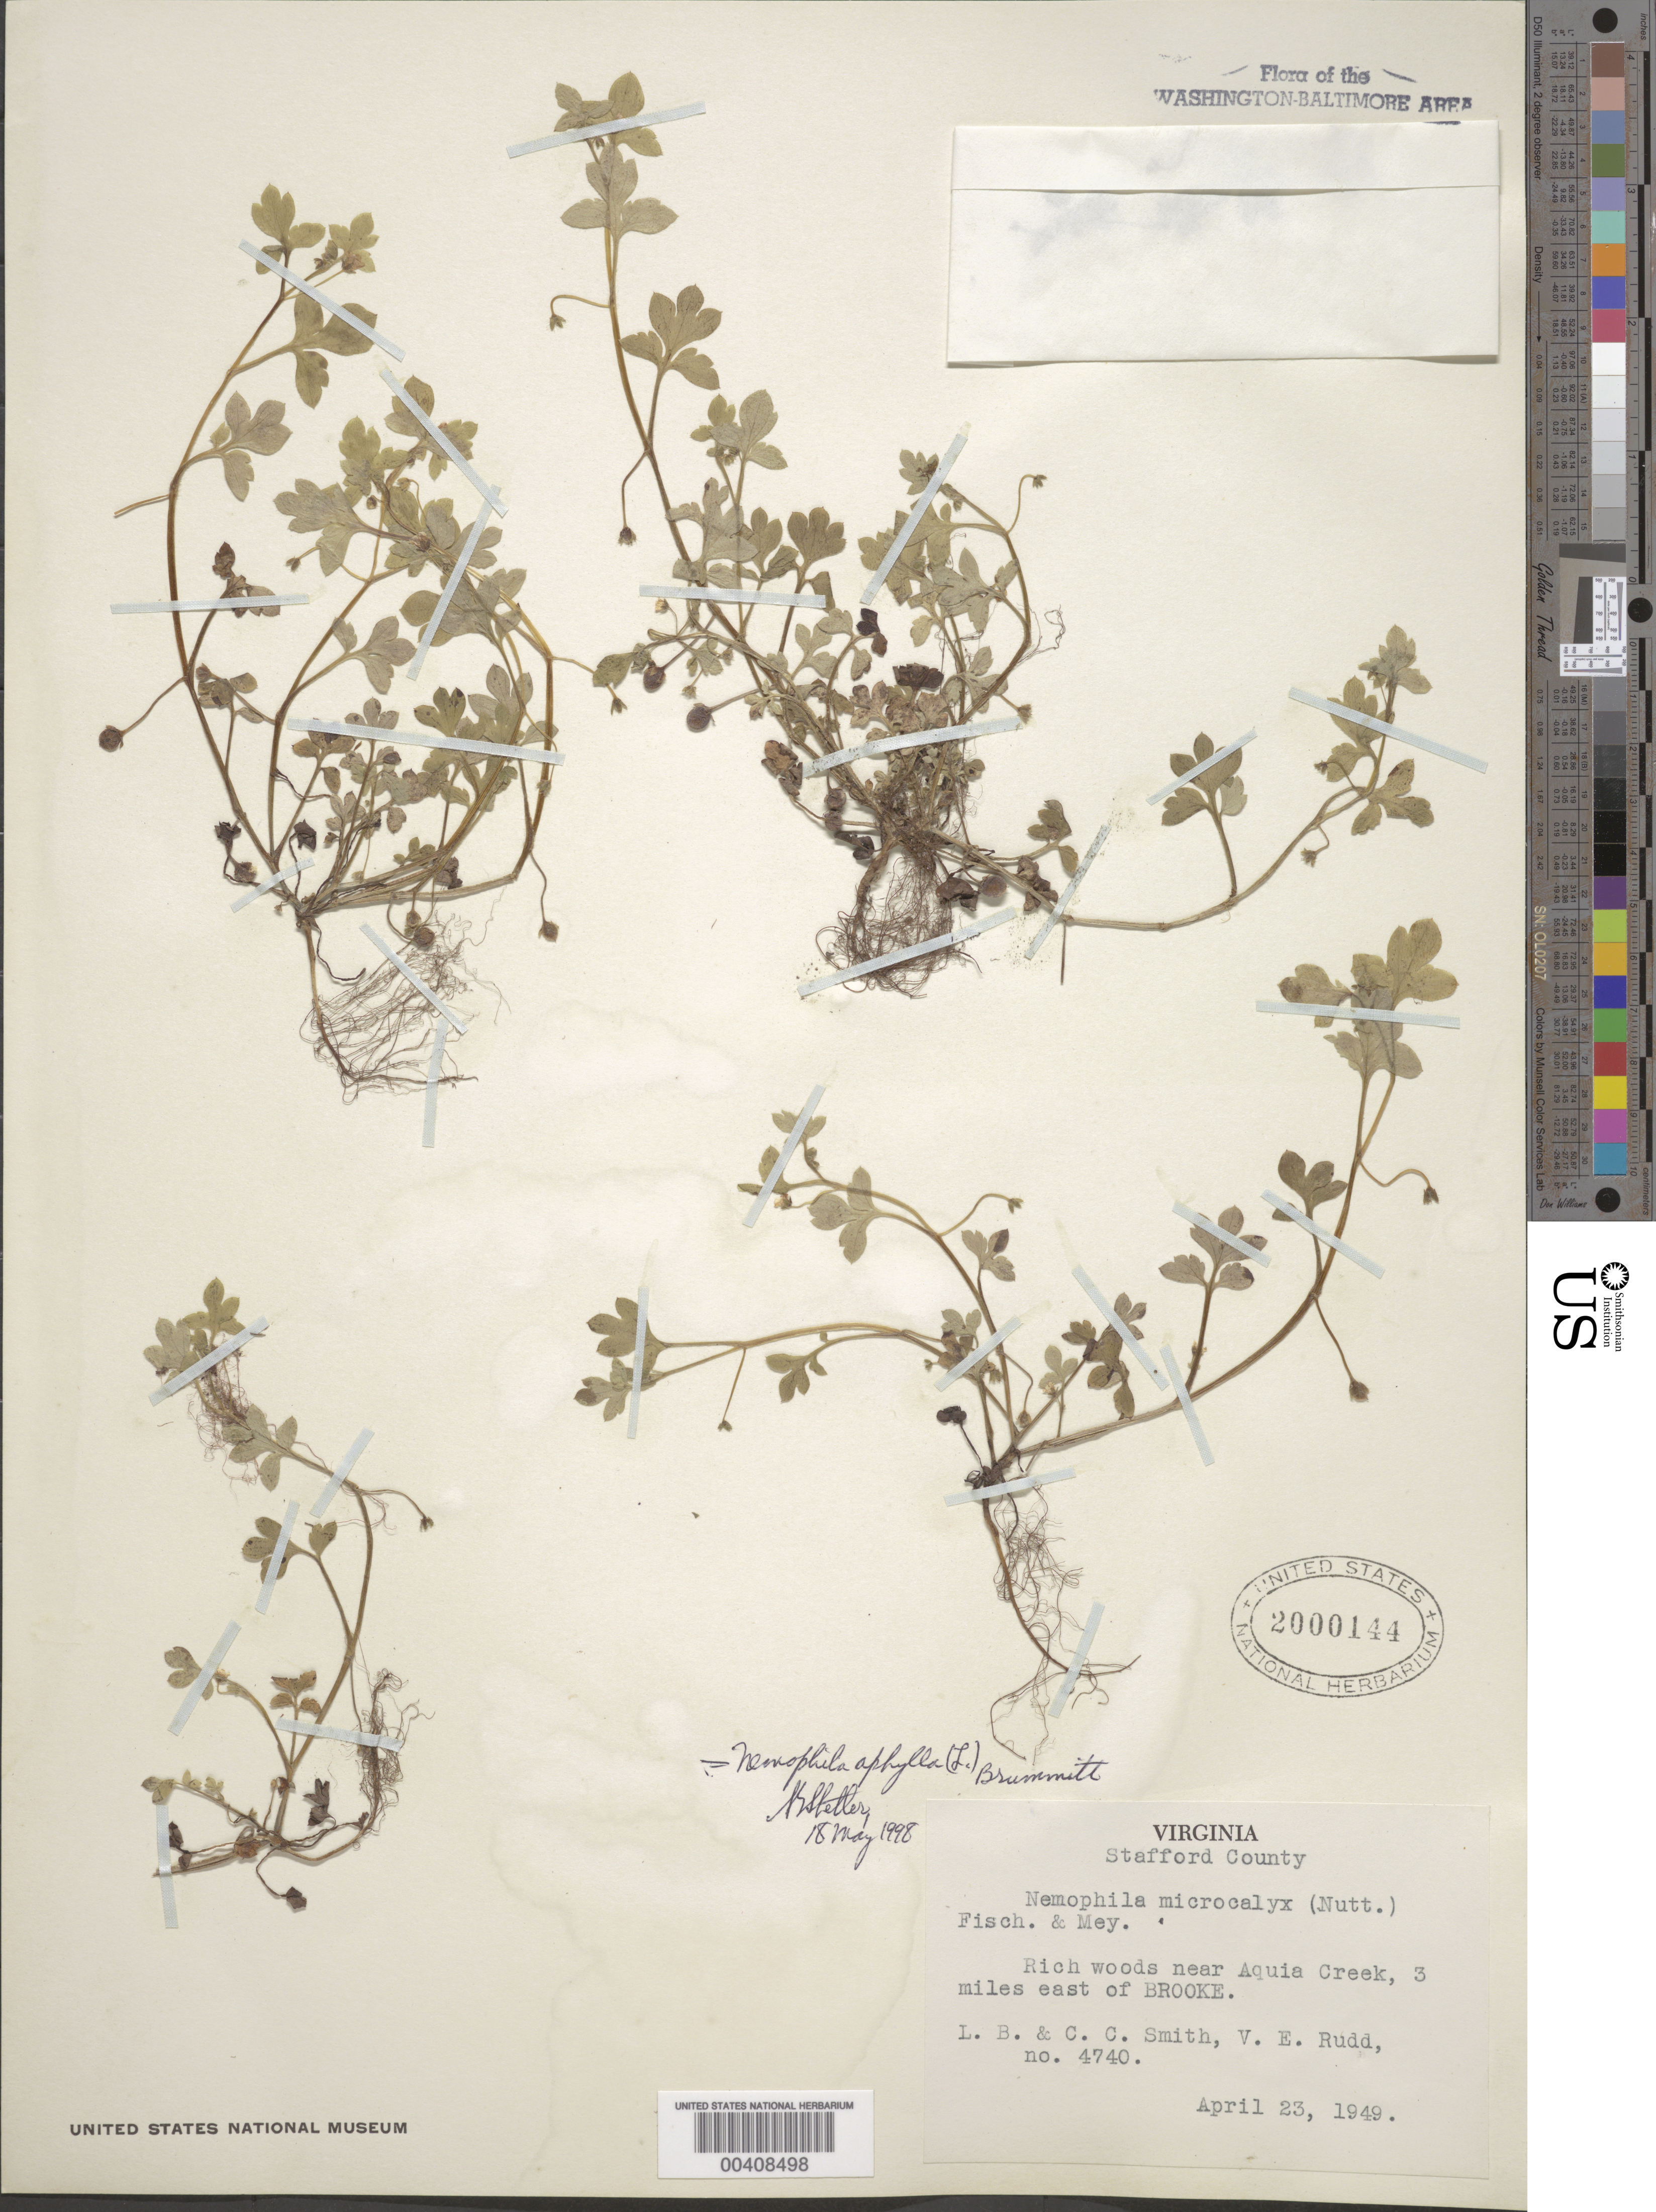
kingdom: Plantae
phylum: Tracheophyta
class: Magnoliopsida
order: Boraginales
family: Hydrophyllaceae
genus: Nemophila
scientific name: Nemophila aphylla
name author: (L.) Brummitt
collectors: L. Smith, C. C. Smith & V. E. Rudd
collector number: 4740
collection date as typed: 23 Apr 1949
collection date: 1949-04-23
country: United States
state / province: Virginia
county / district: Stafford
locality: Aquia Creek, E of Brooke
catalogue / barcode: US 2000144